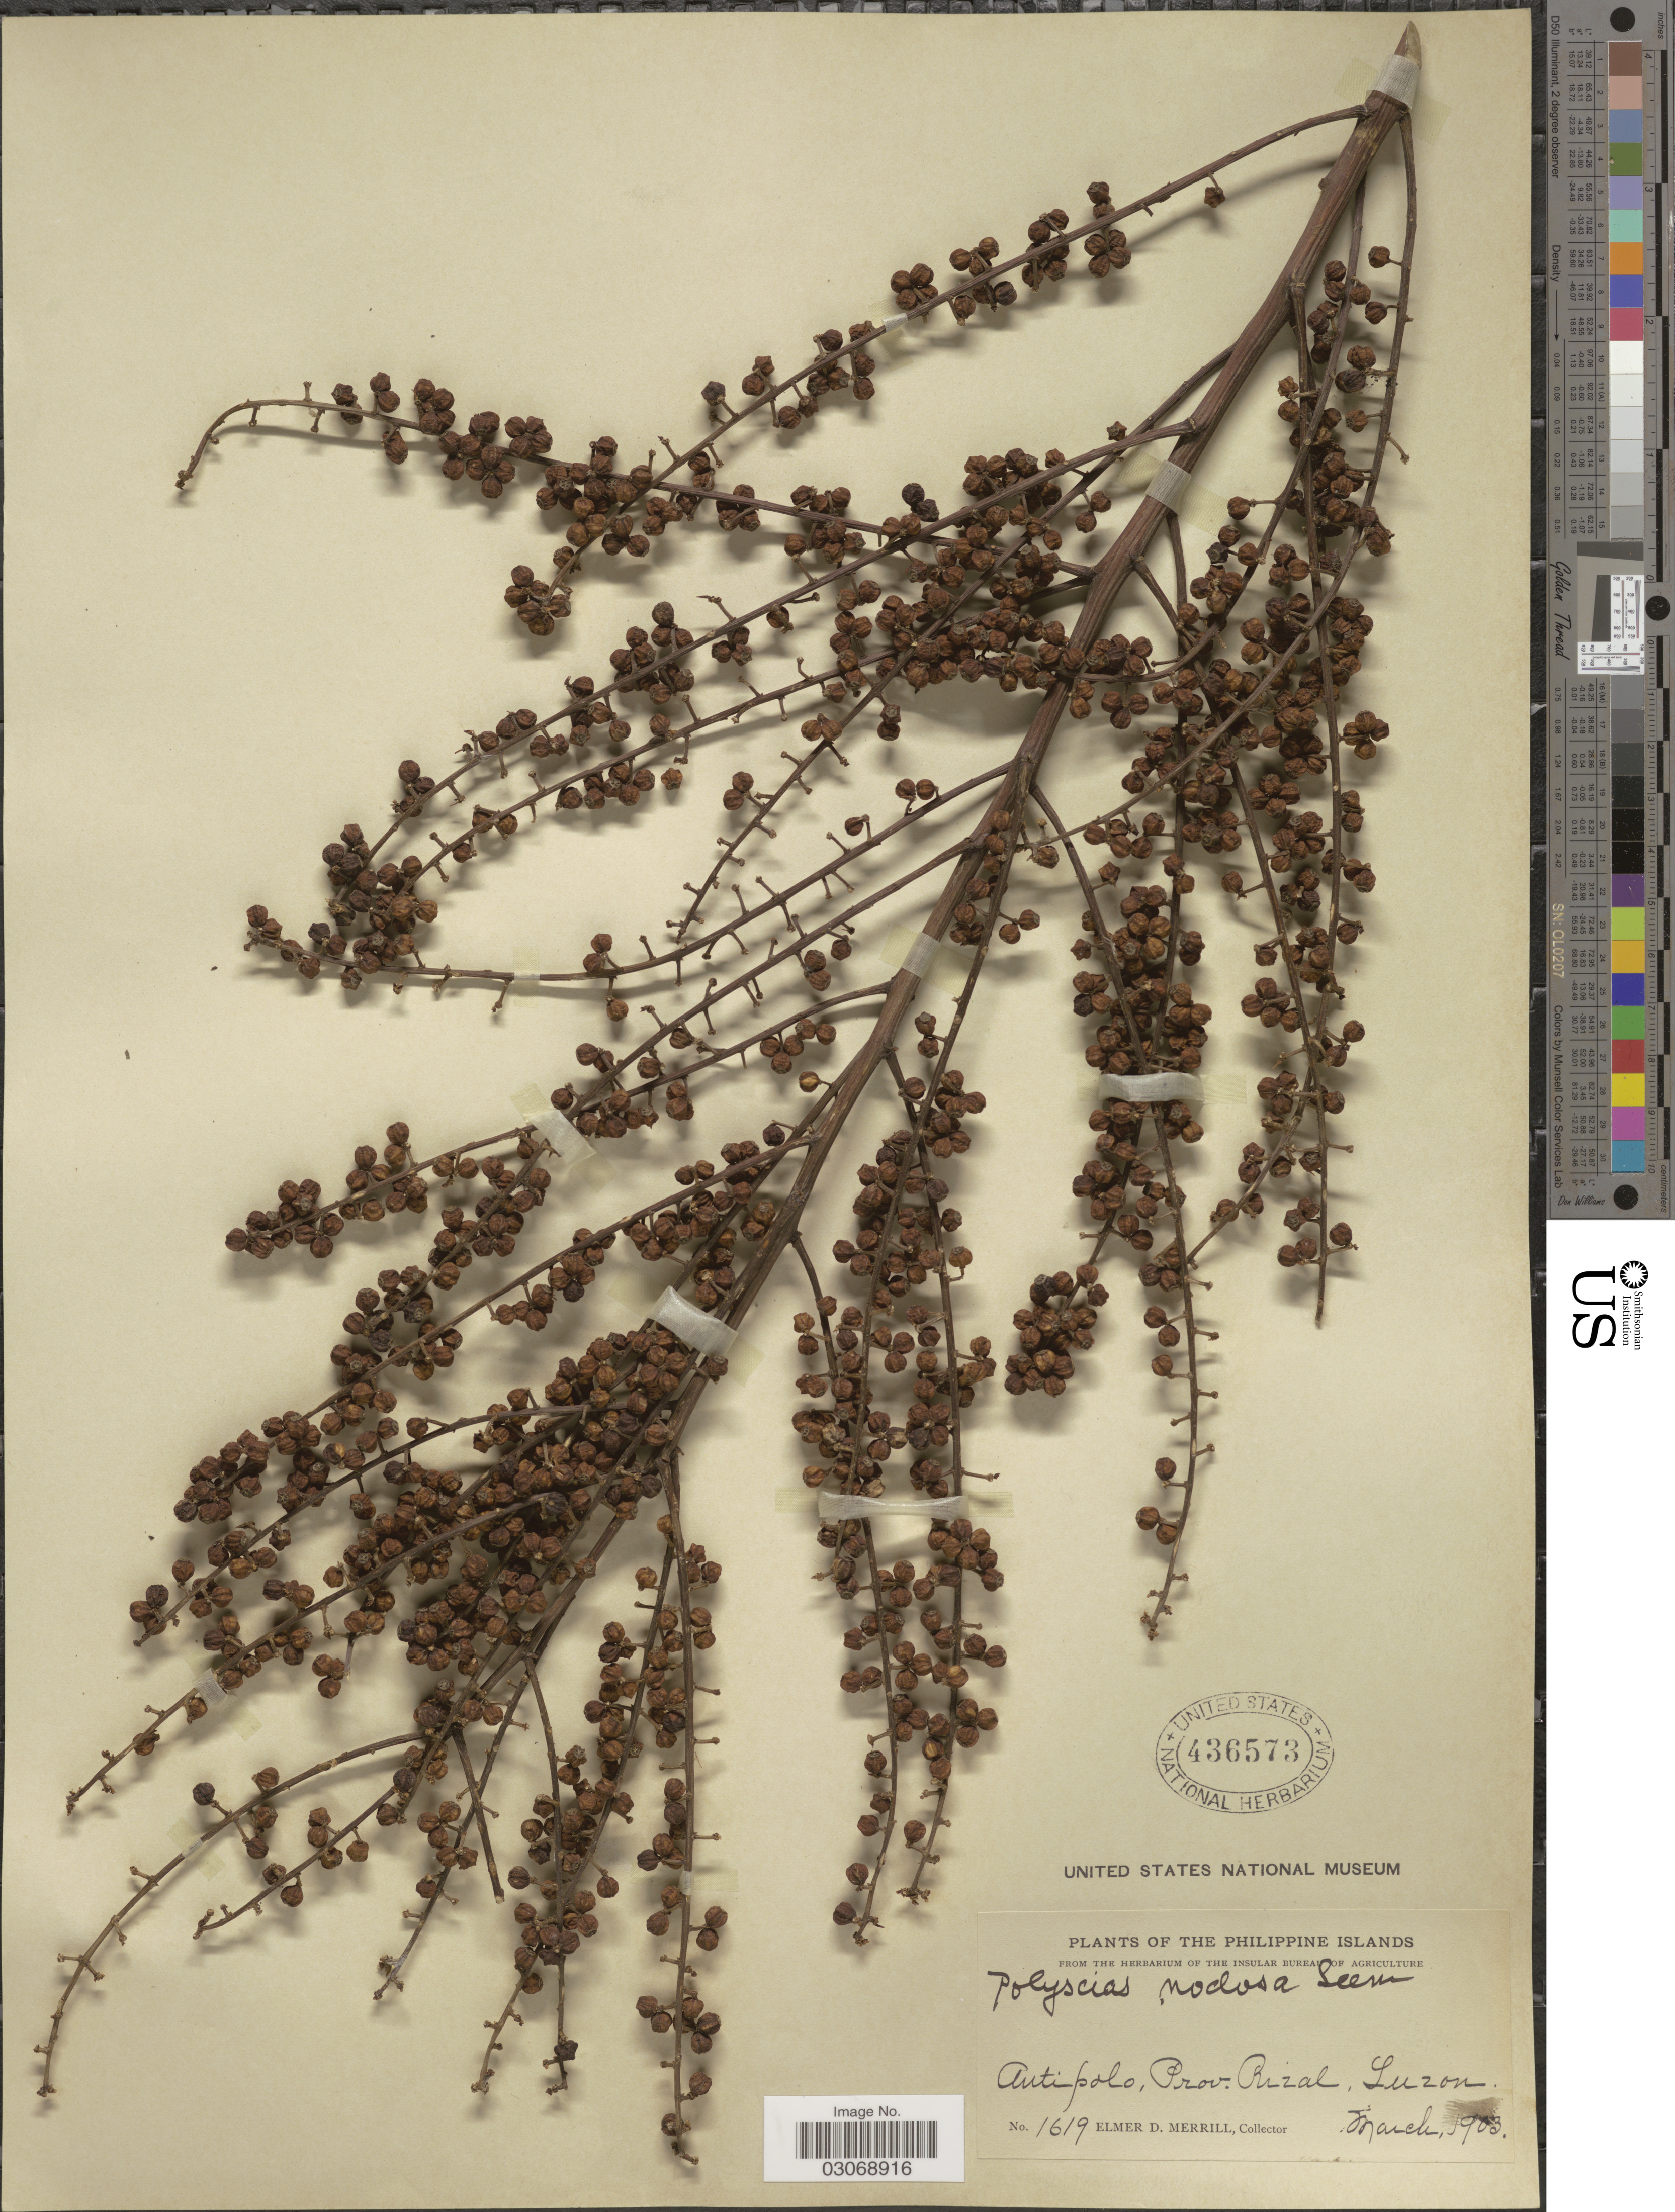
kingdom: Plantae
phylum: Tracheophyta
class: Magnoliopsida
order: Apiales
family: Araliaceae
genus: Polyscias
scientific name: Polyscias nodosa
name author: (Blume) Seem.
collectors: E. D. Merrill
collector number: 1619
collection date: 1903-03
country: Philippines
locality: The Philippine Islands. Antipolo, Prov. Rizal, Luzon.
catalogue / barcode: US 436573